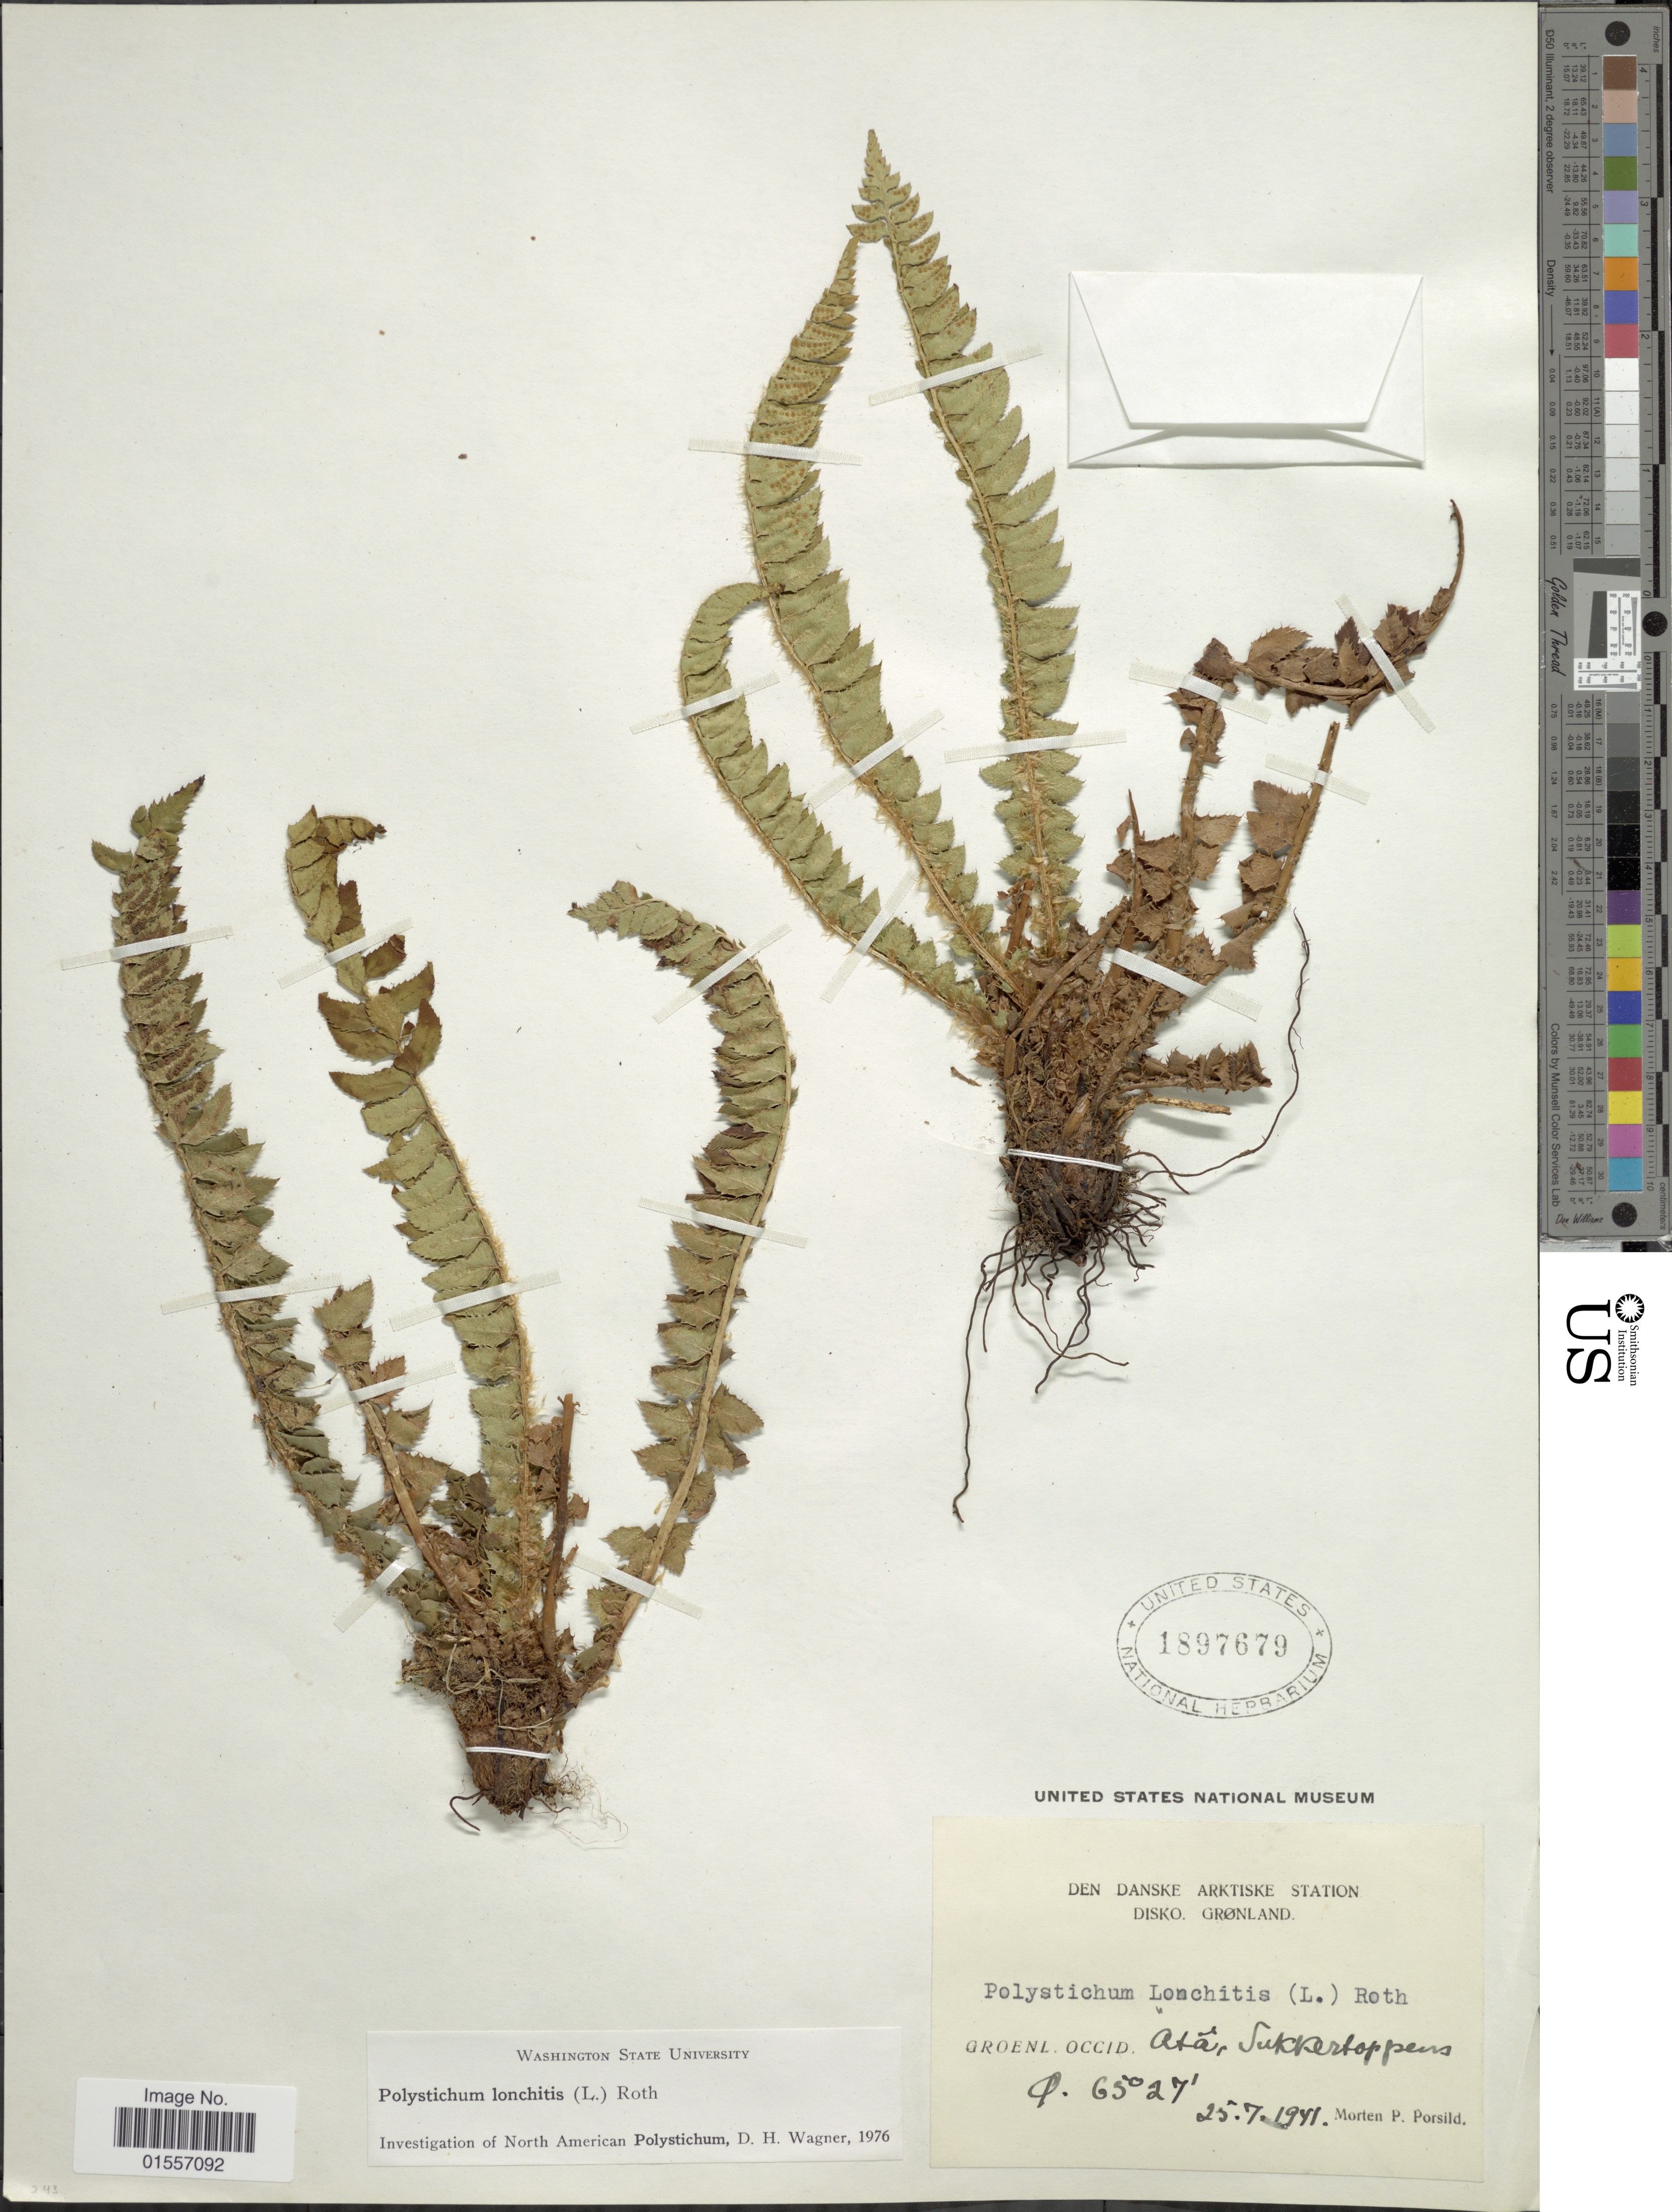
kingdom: Plantae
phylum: Tracheophyta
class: Polypodiopsida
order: Polypodiales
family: Dryopteridaceae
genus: Polystichum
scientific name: Polystichum lonchitis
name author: (Roth) L.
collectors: M. P. Porsild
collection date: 1941-07-25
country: Greenland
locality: Den Danske Arktiske Station. Disko. Grønland, Groenl. Occid., Ata, Sukkertoppen.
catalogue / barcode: US 1897679